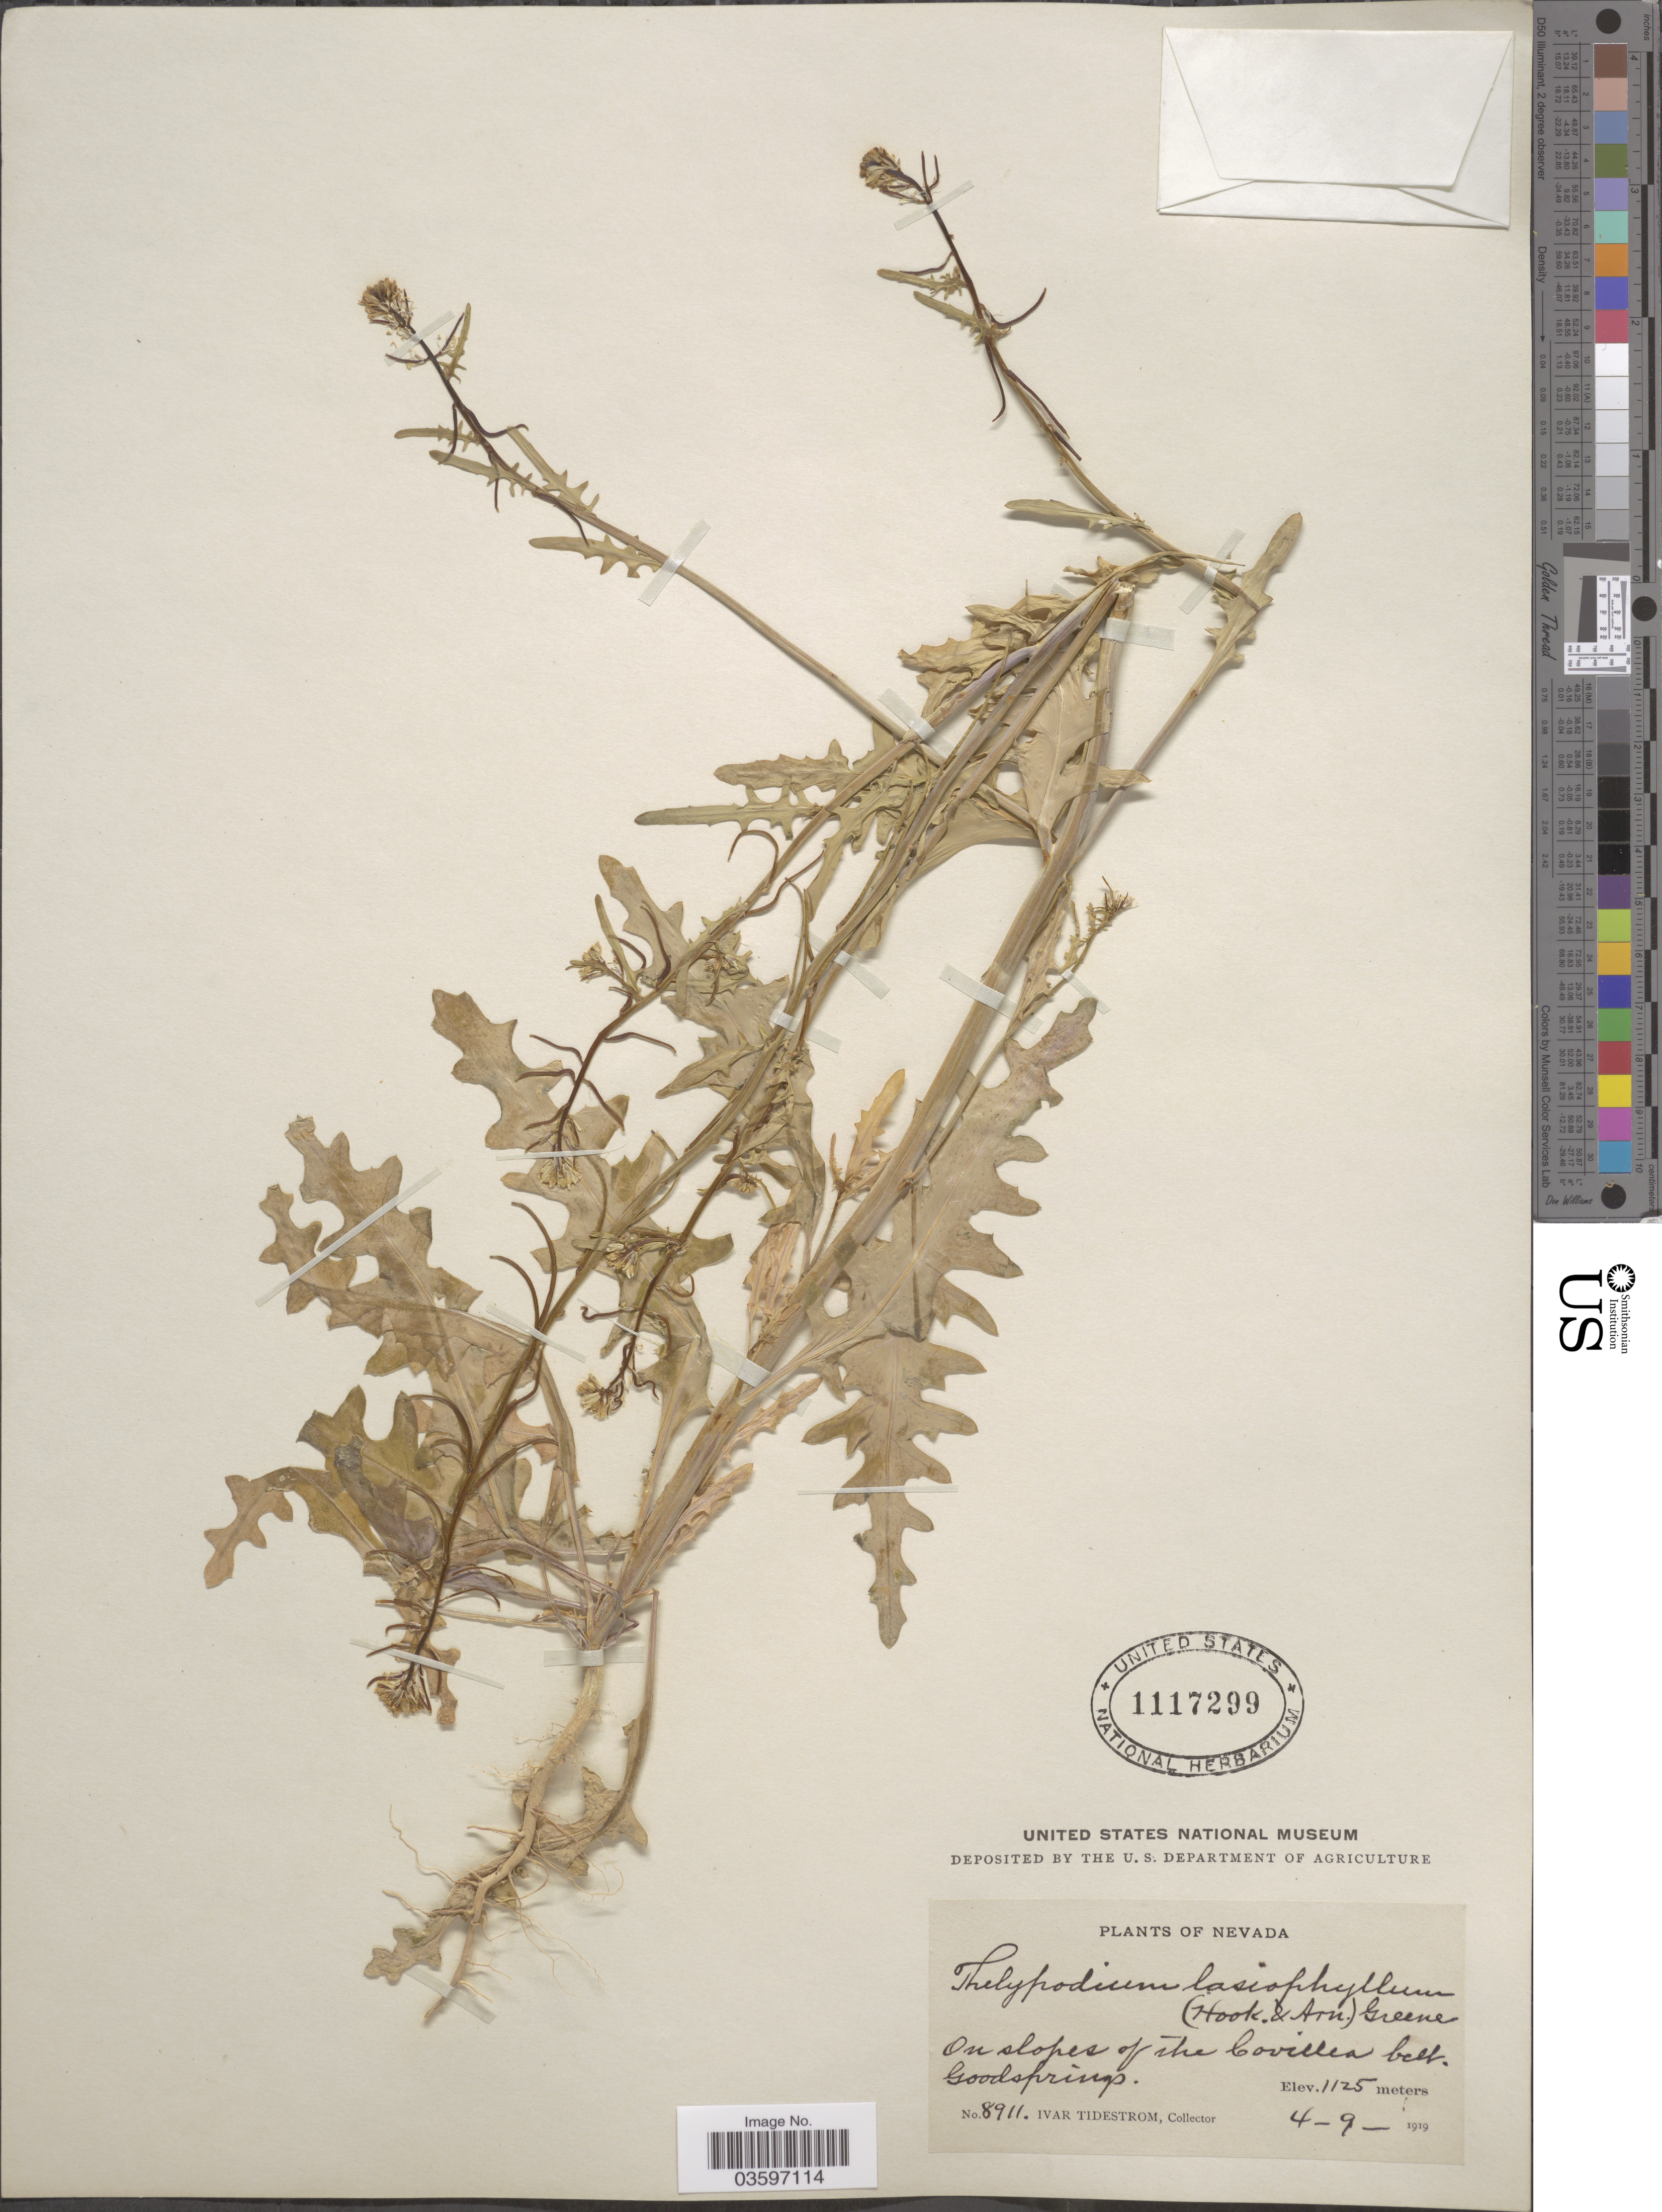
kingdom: Plantae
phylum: Tracheophyta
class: Magnoliopsida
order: Brassicales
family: Brassicaceae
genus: Caulanthus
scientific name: Caulanthus lasiophyllus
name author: (Hook. & Arn.) Payson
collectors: I. F. Tidestrom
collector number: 8911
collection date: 1919-04-09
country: United States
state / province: Nevada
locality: On slopes of the Covillea belt. Goodsprings.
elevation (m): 1125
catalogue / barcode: US 1117299